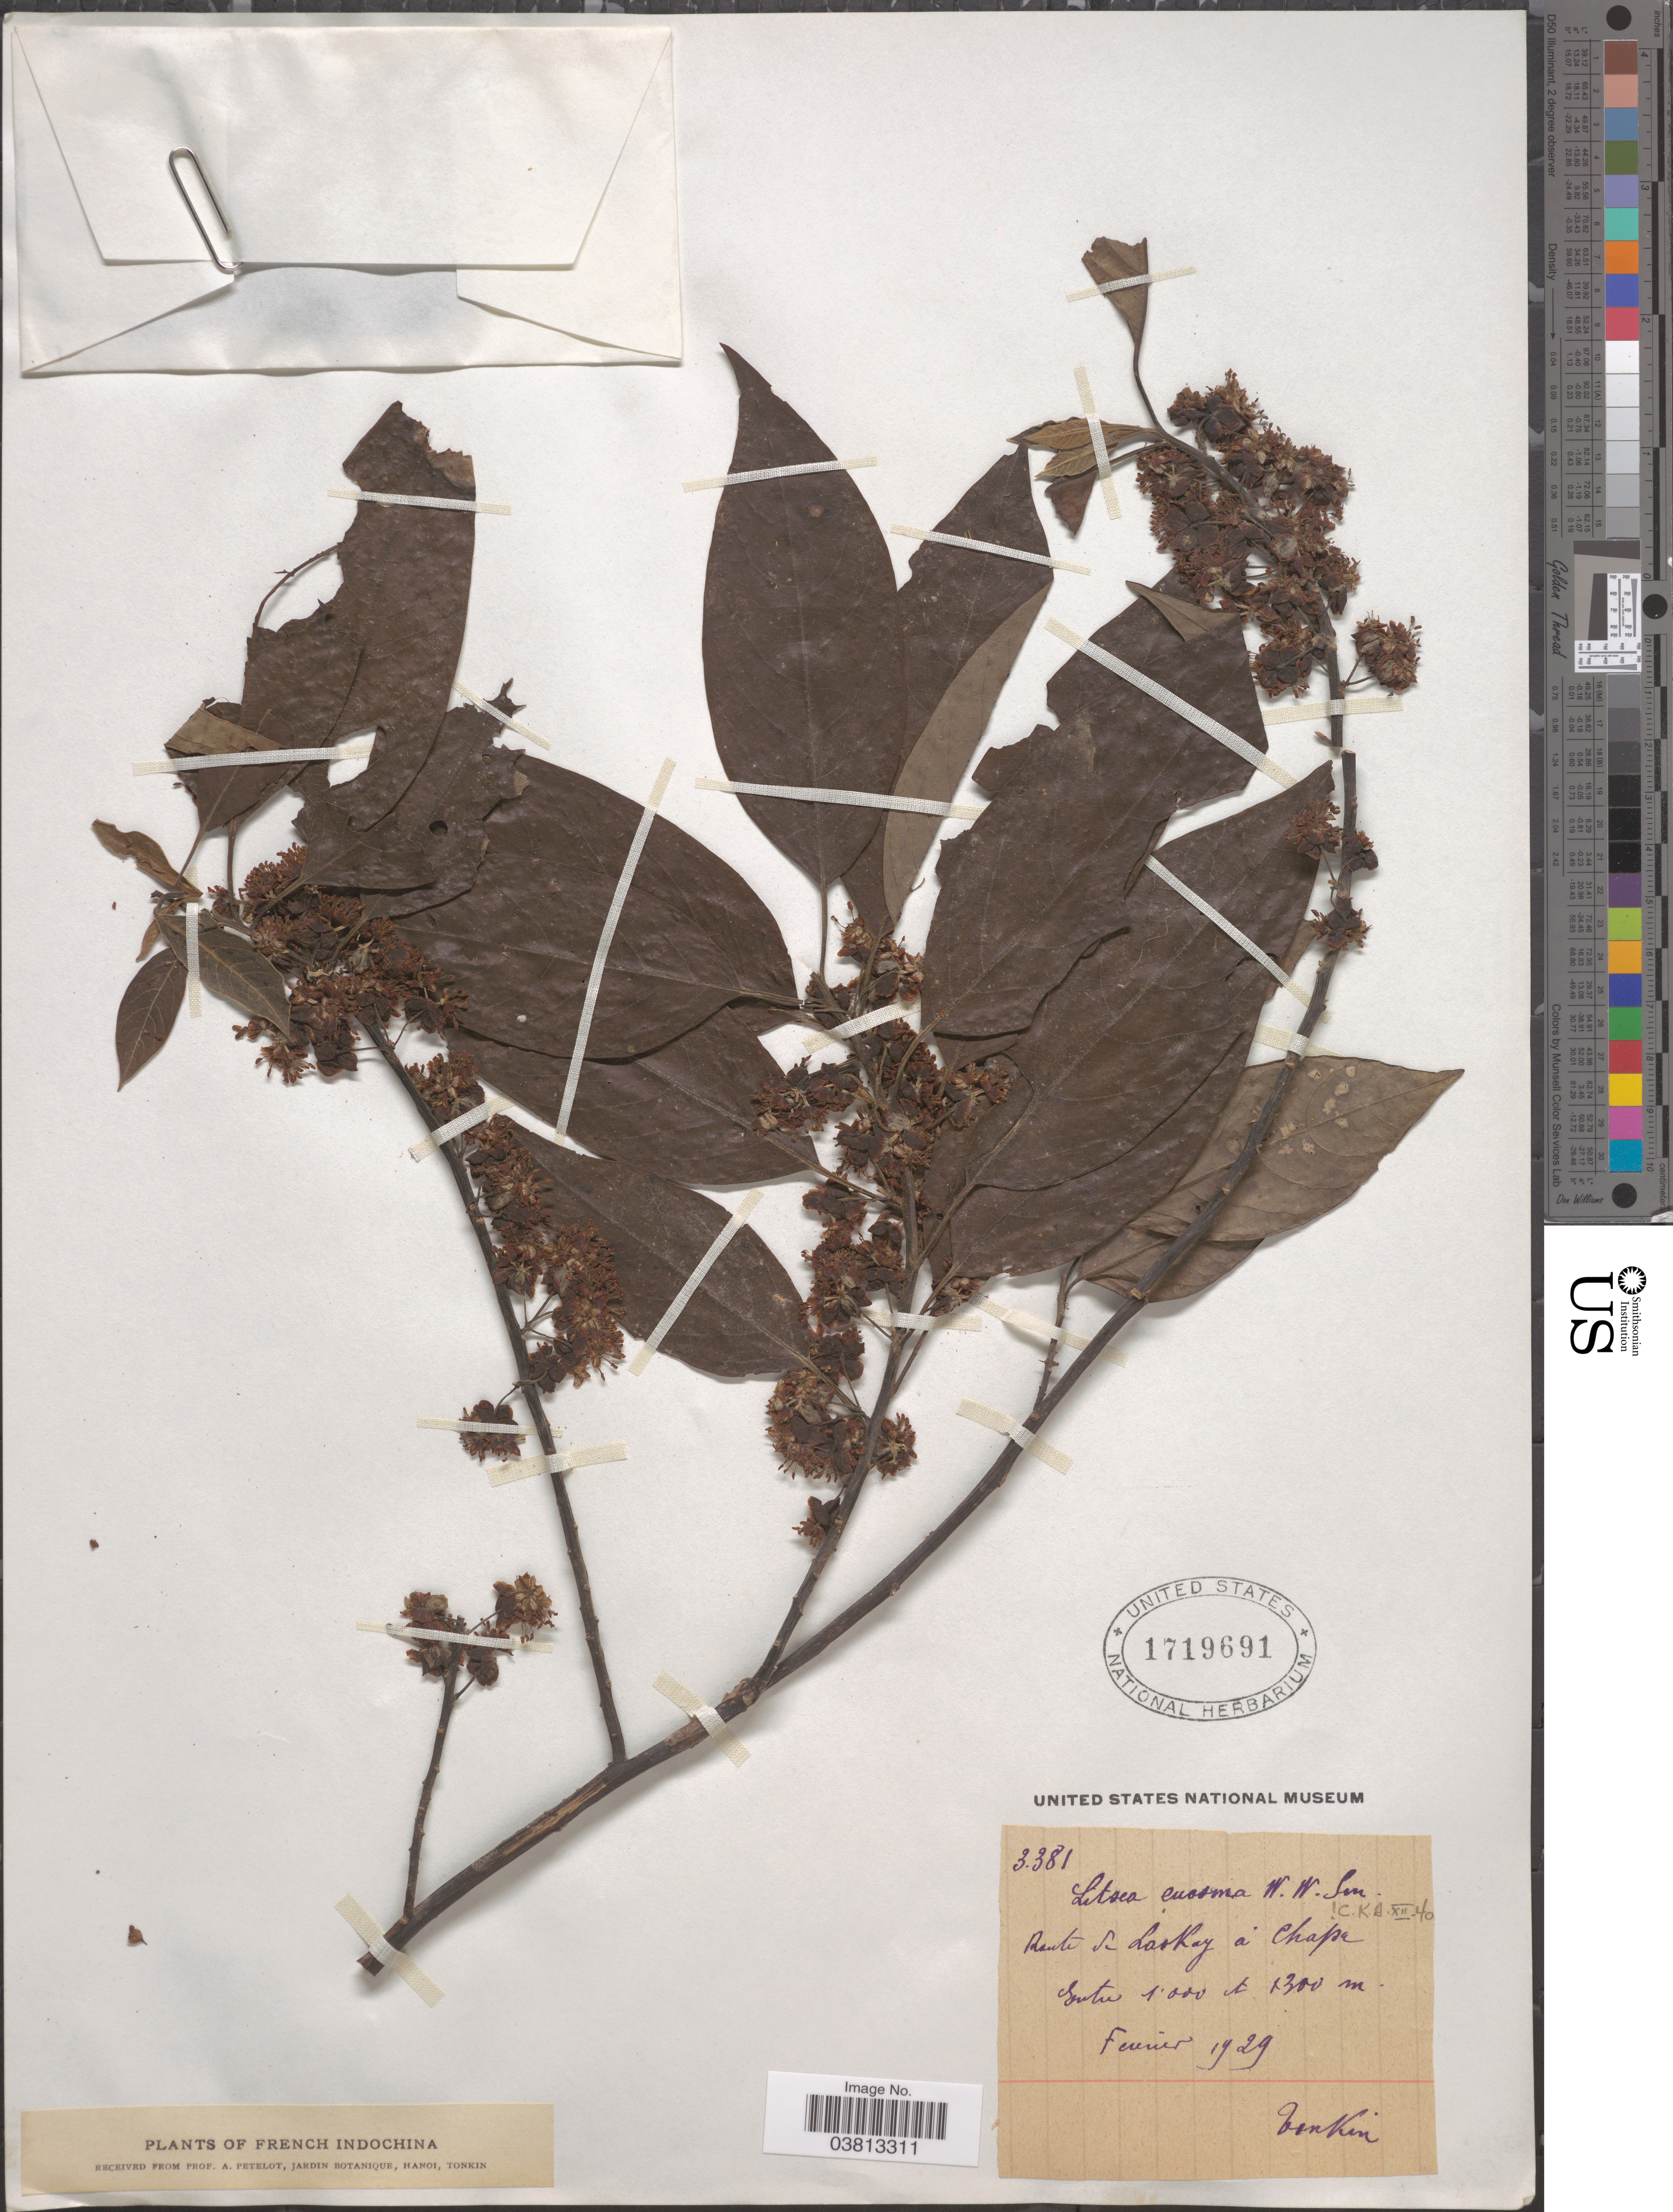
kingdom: Plantae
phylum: Tracheophyta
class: Magnoliopsida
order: Laurales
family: Lauraceae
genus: Litsea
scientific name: Litsea euosma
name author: W.W. Sm.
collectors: P. A. Pételot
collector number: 3381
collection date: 1929-02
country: Vietnam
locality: French Indochina. Route du Laskay á Chapa.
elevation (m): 1300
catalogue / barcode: US 1719691